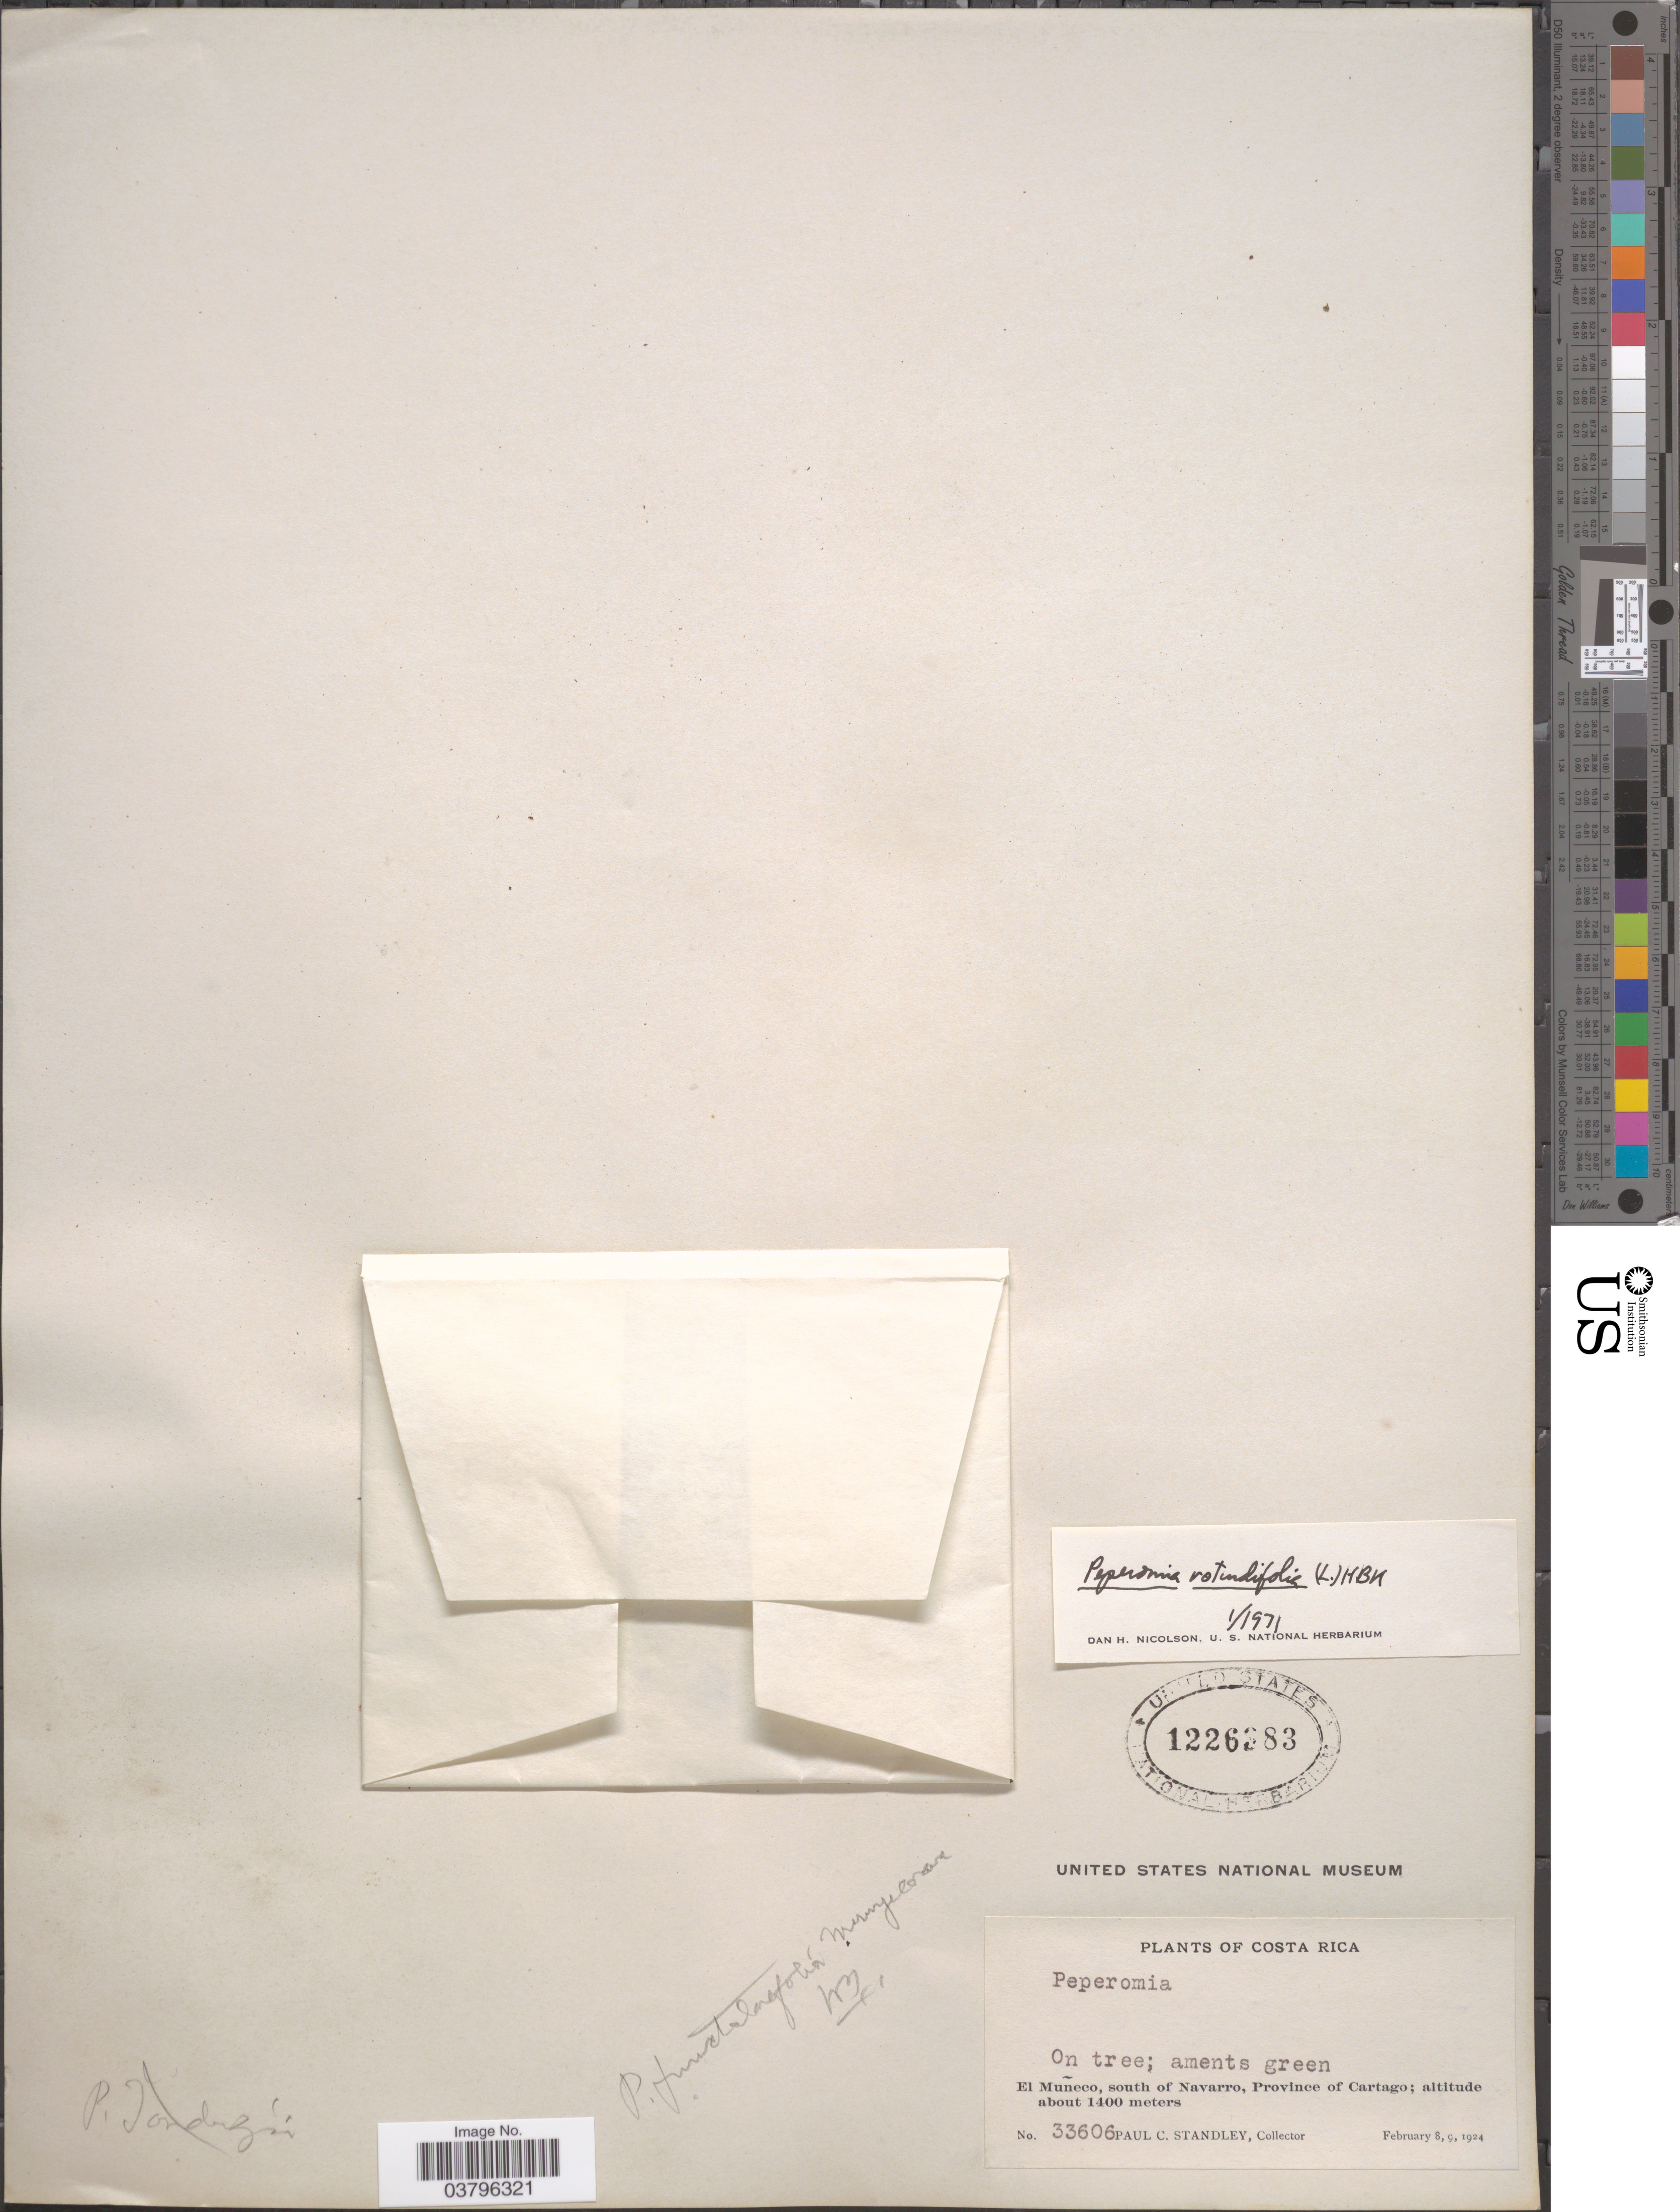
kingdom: Plantae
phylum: Tracheophyta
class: Magnoliopsida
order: Piperales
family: Piperaceae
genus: Peperomia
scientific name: Peperomia matlalucaensis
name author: C. DC.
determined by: Jiménez, José Estaban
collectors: P. C. Standley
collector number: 33606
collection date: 1924-02-08/1924-02-09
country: Costa Rica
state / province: Cartago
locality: El Muñeco, south of Navarro.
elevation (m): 1400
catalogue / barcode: US 1226383